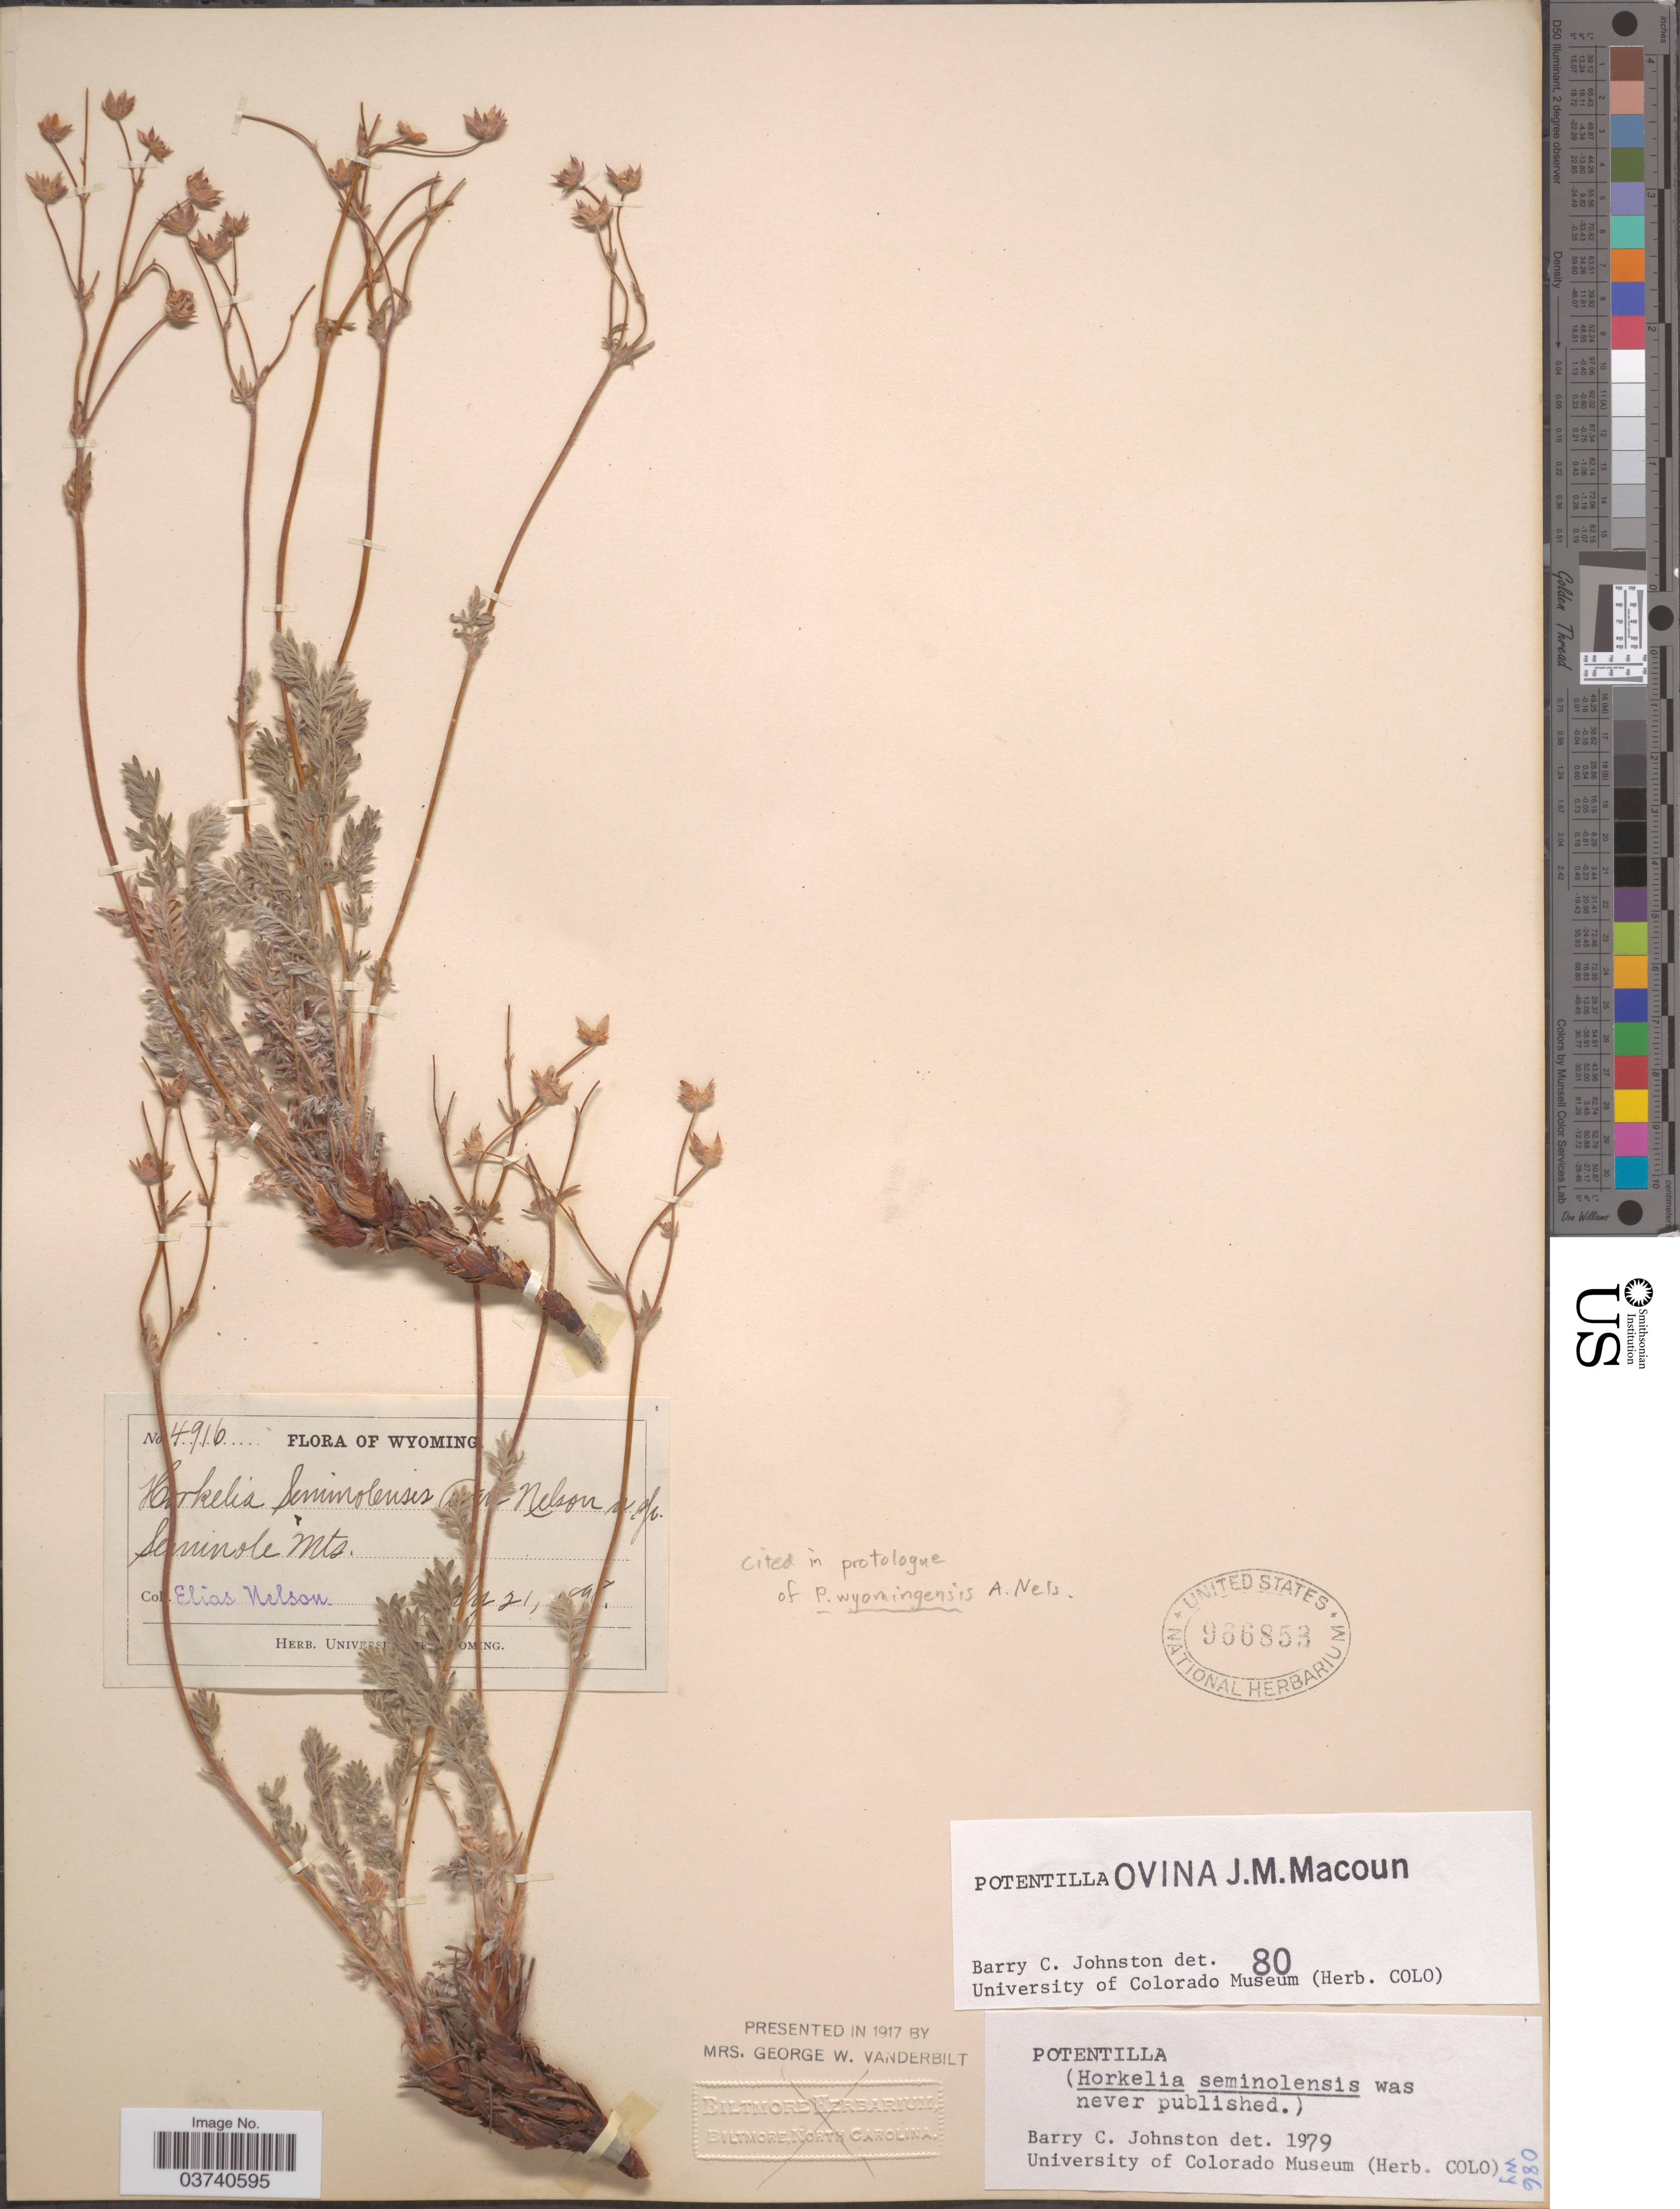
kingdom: Plantae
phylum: Tracheophyta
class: Magnoliopsida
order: Rosales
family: Rosaceae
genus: Potentilla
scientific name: Potentilla ovina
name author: Macoun ex J.M. Macoun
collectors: E. Nelson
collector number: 4916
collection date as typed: Transcribed d/m/y: 21/8/97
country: United States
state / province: Wyoming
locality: Seminole Mts.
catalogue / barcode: US 966853